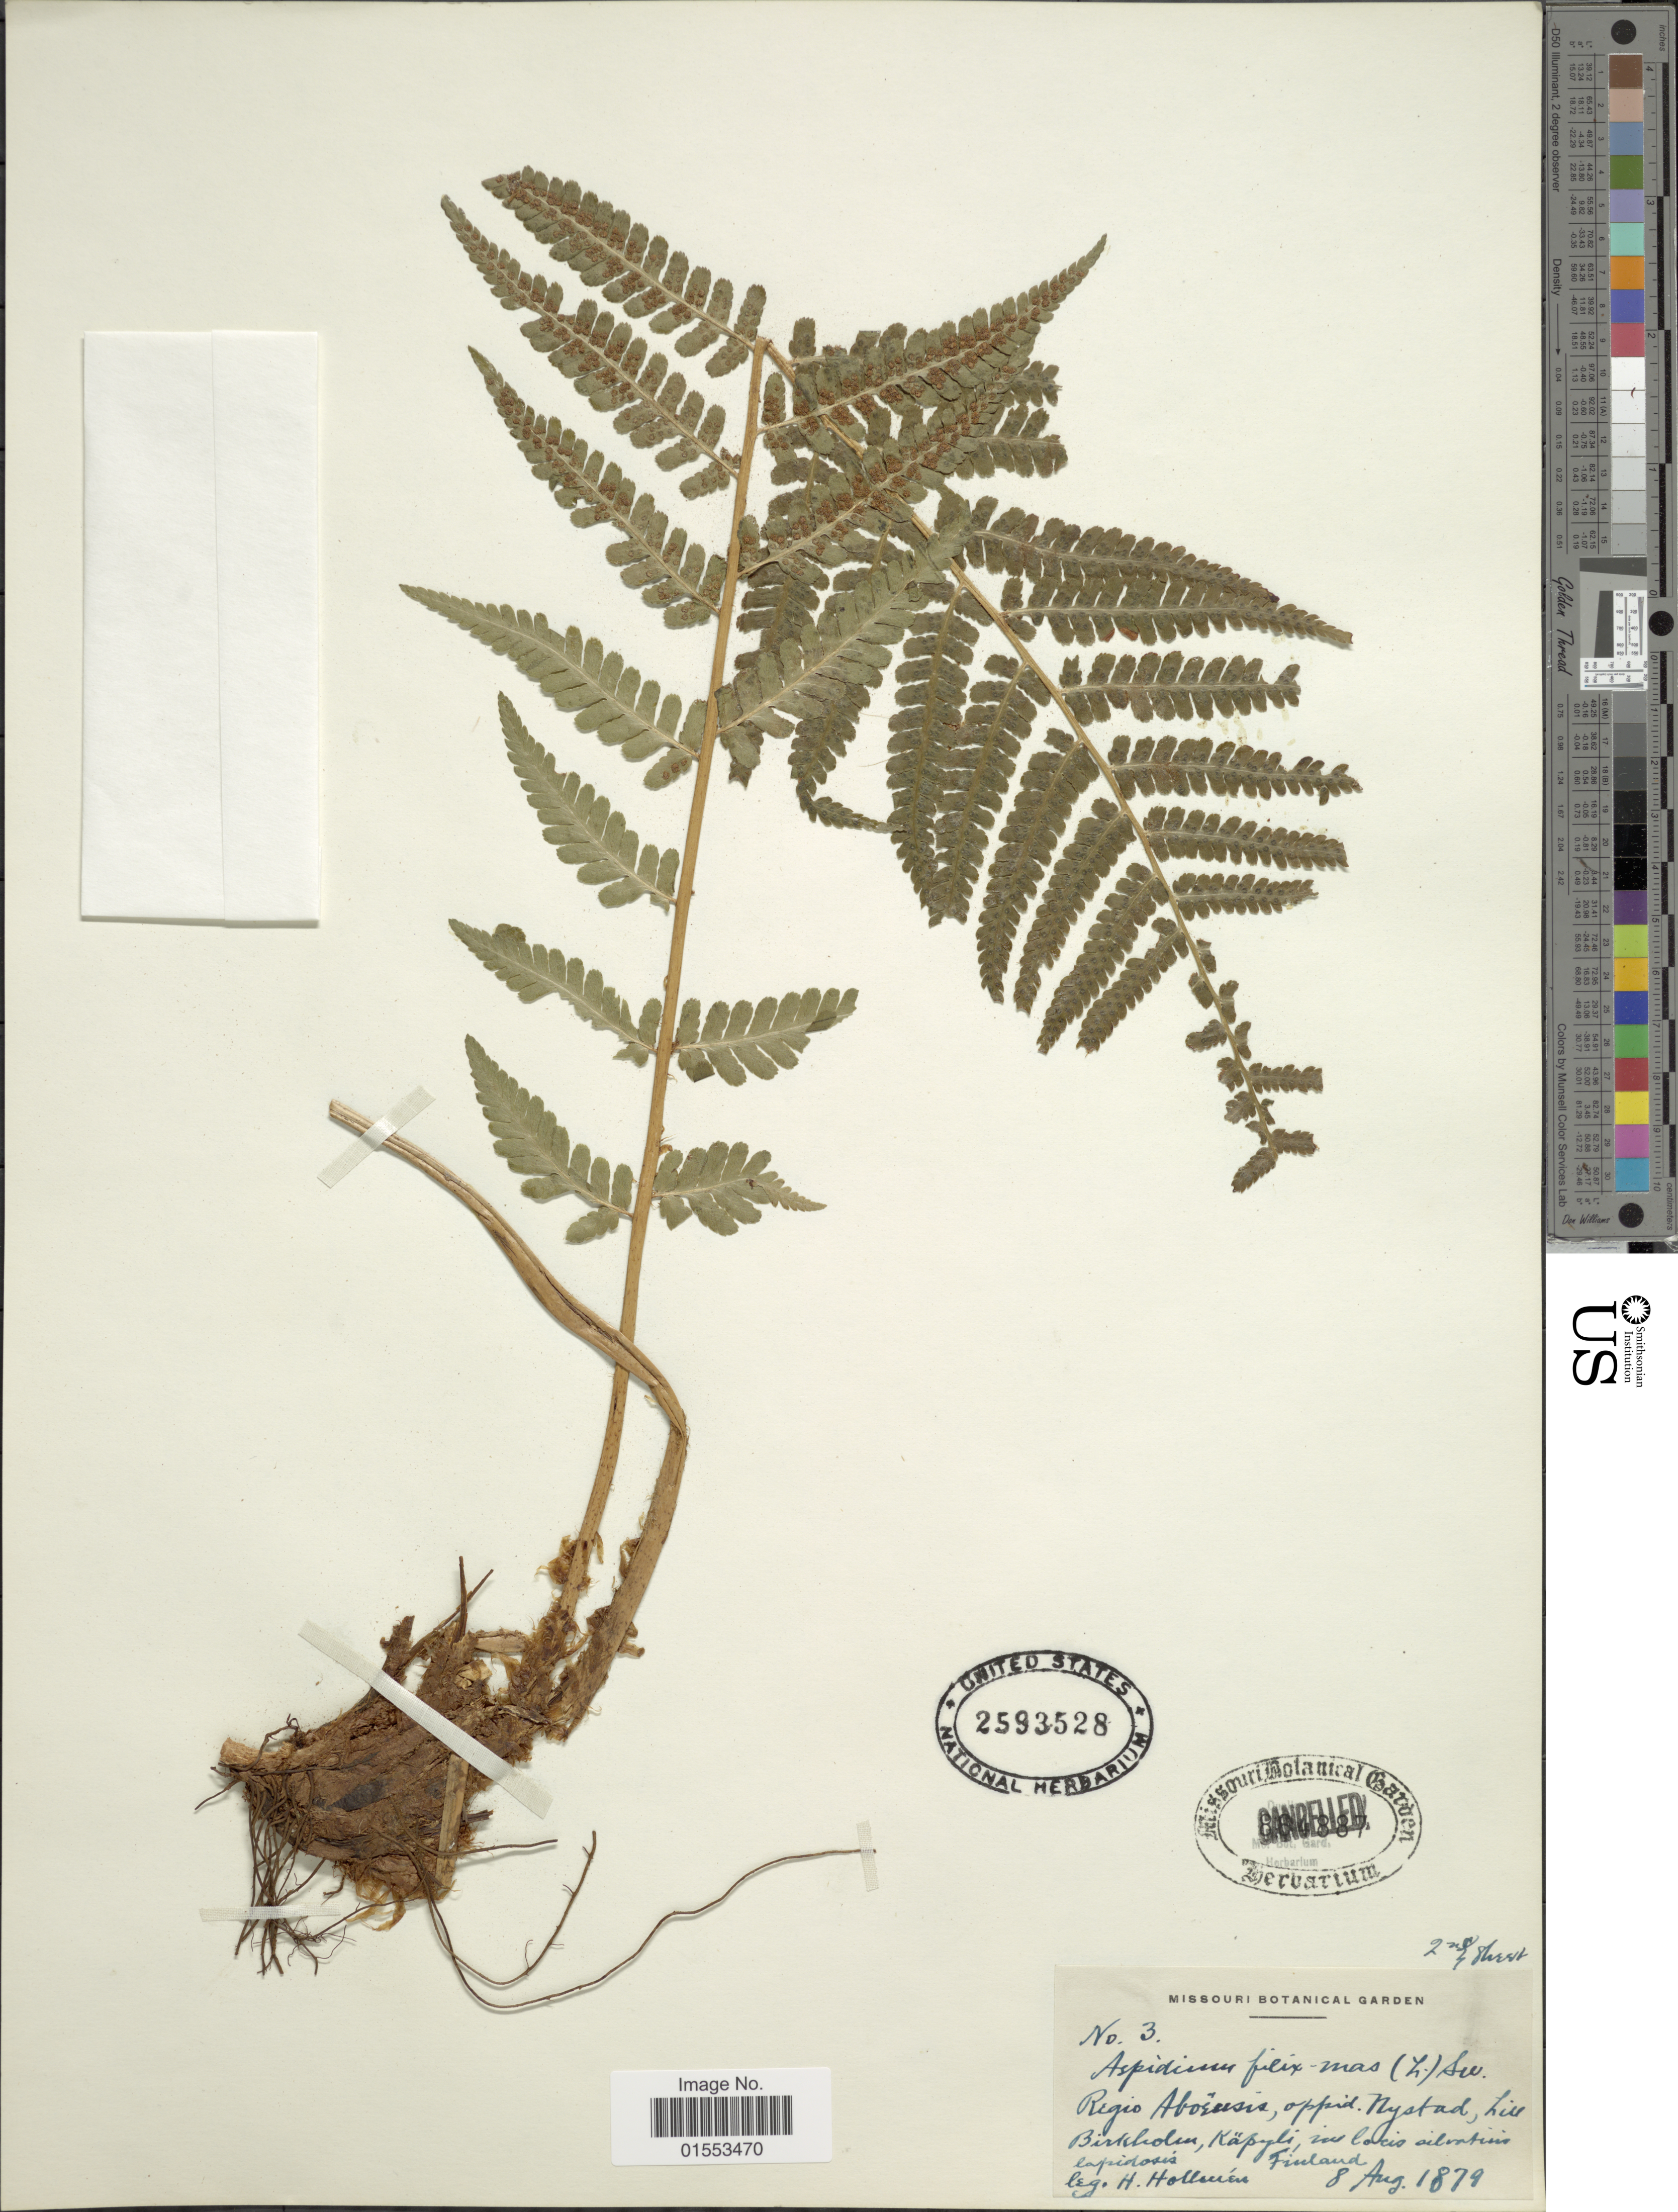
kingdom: Plantae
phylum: Tracheophyta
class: Polypodiopsida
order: Polypodiales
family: Dryopteridaceae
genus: Dryopteris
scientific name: Dryopteris filix-mas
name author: (L.) Schott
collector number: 3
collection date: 1879-08-08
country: Finland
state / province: Varsinais-Suomi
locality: Nystad [Uusikaupunki], lill [hill] Birkholm, Käpyli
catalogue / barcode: US 2593528